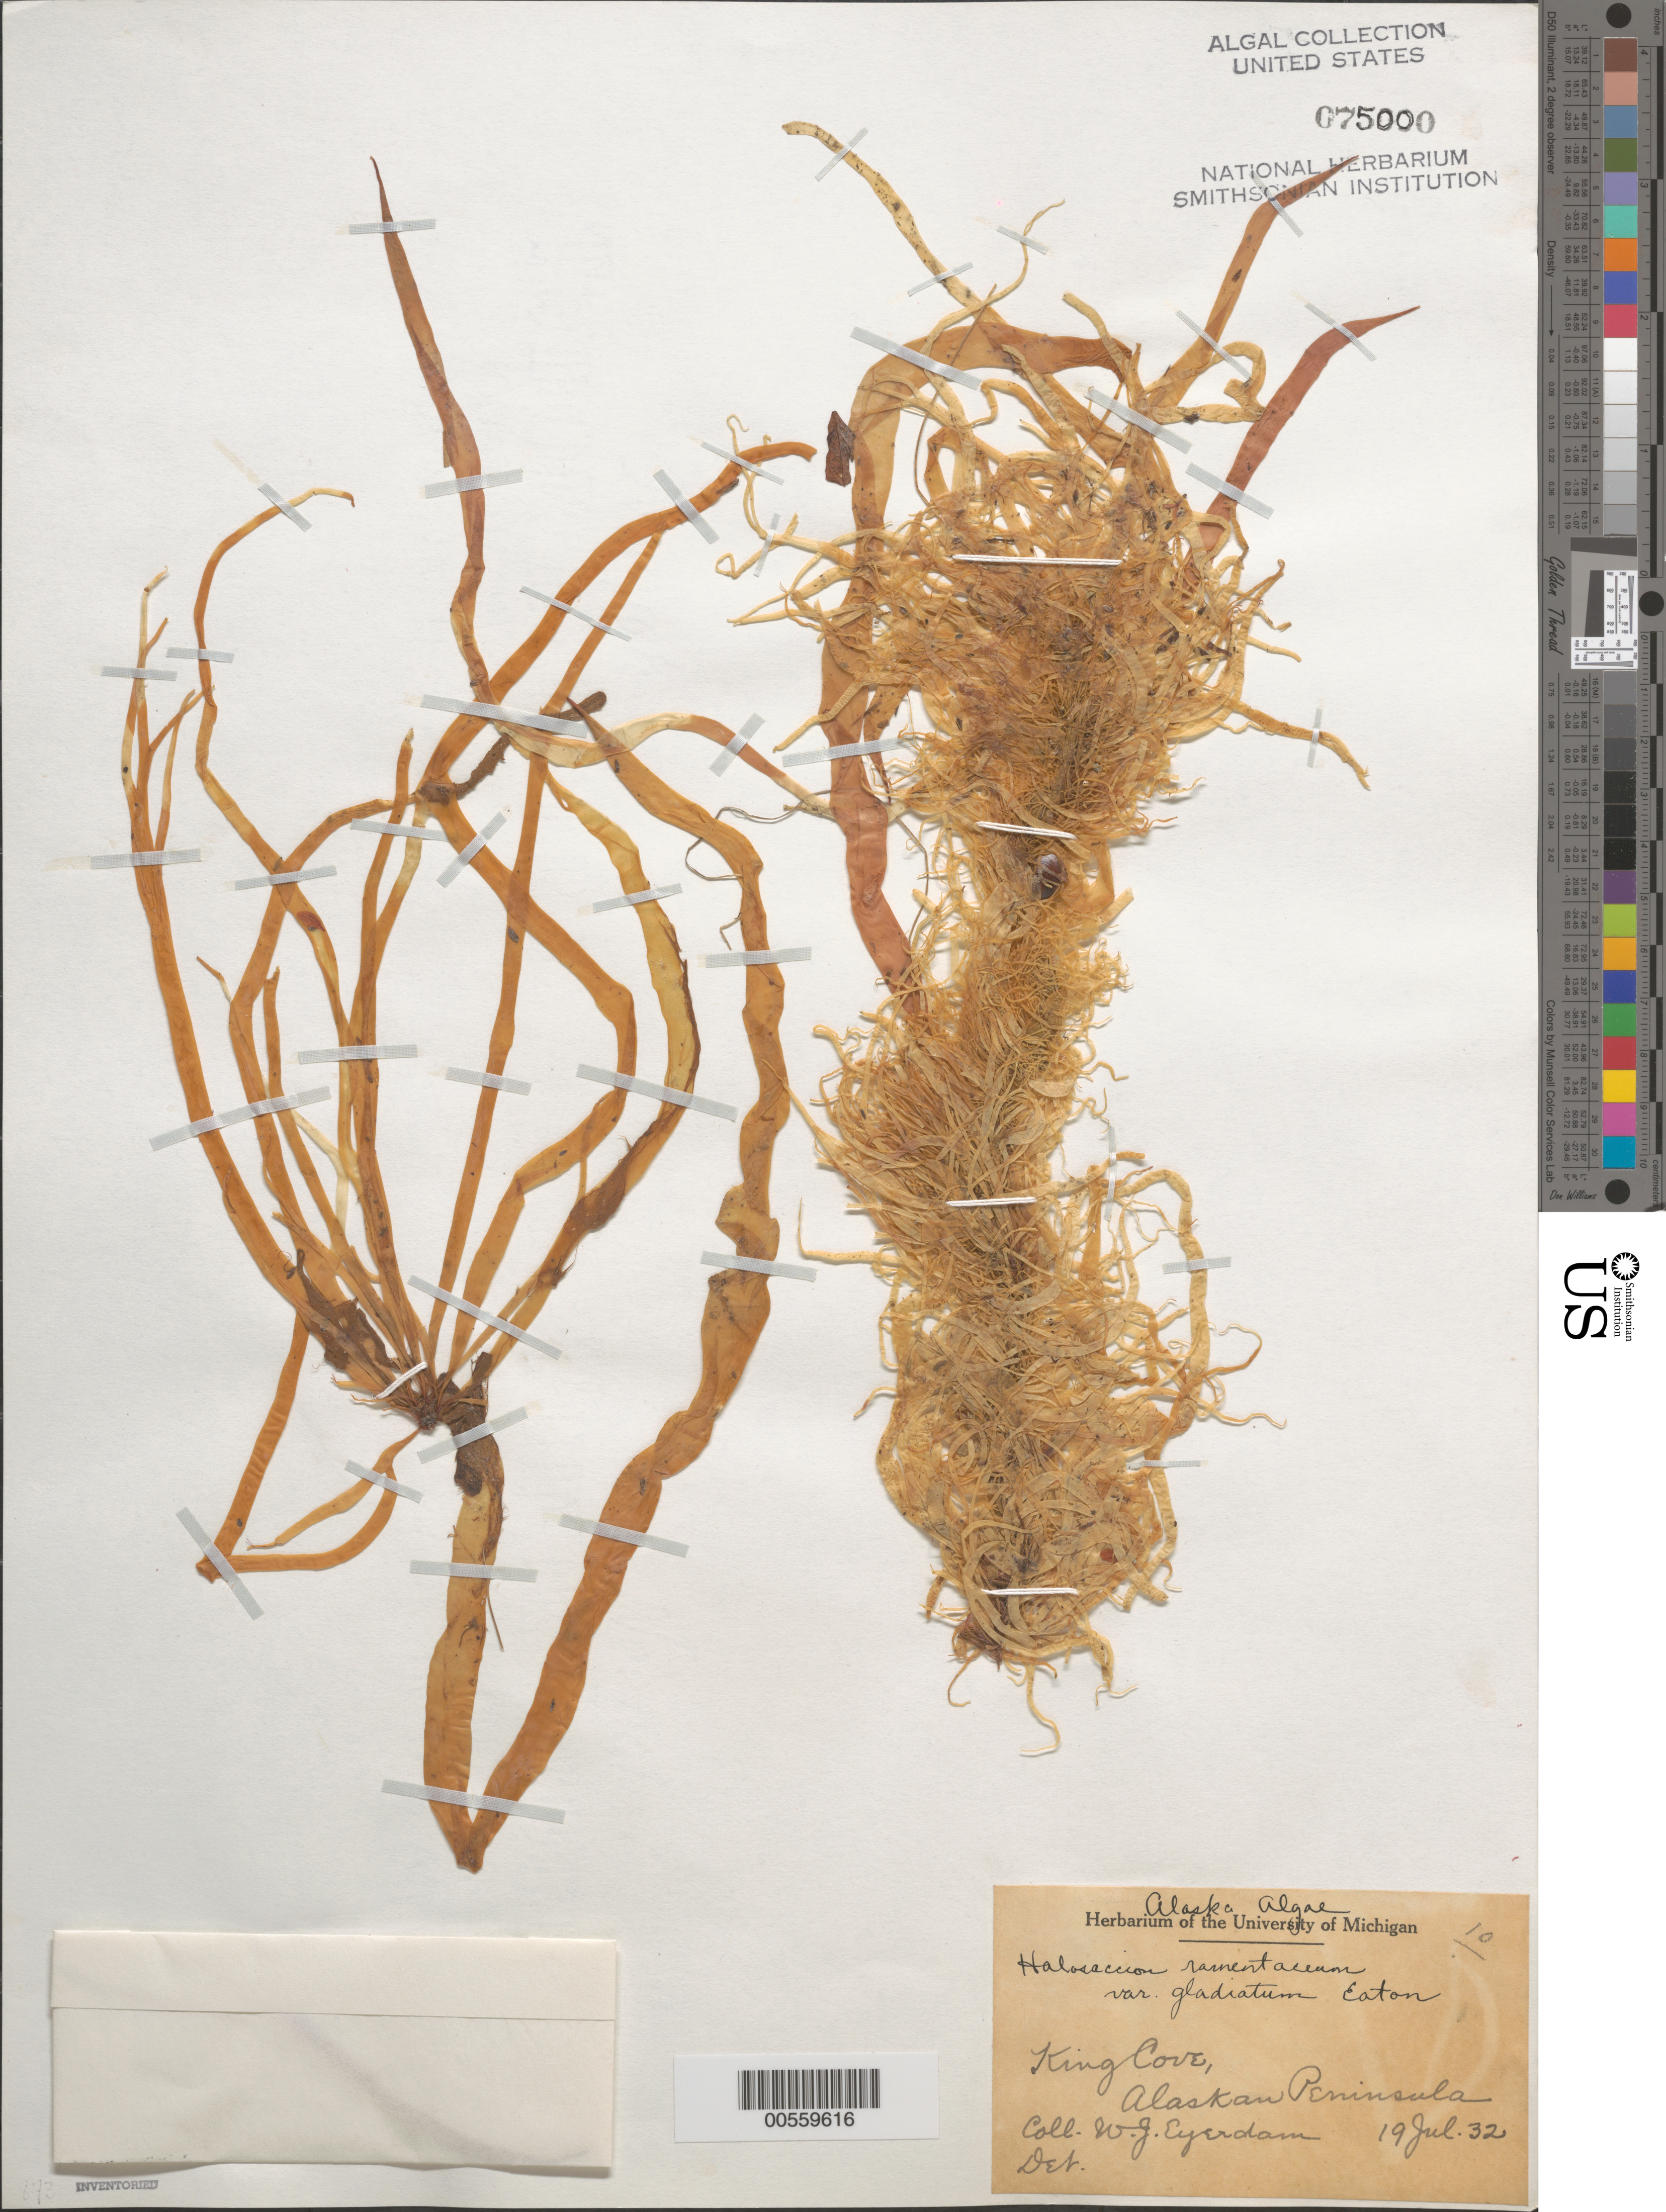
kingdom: Plantae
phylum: Rhodophyta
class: Florideophyceae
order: Palmariales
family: Palmariaceae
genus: Devaleraea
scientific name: Devaleraea ramentacea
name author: (L.) Guiry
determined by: Algae name updating Project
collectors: W. J. Eyerdam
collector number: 10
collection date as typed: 19 Jul 1932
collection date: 1932-07-19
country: United States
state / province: Alaska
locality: King Cove, Alaska Peninsula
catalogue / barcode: US 75000